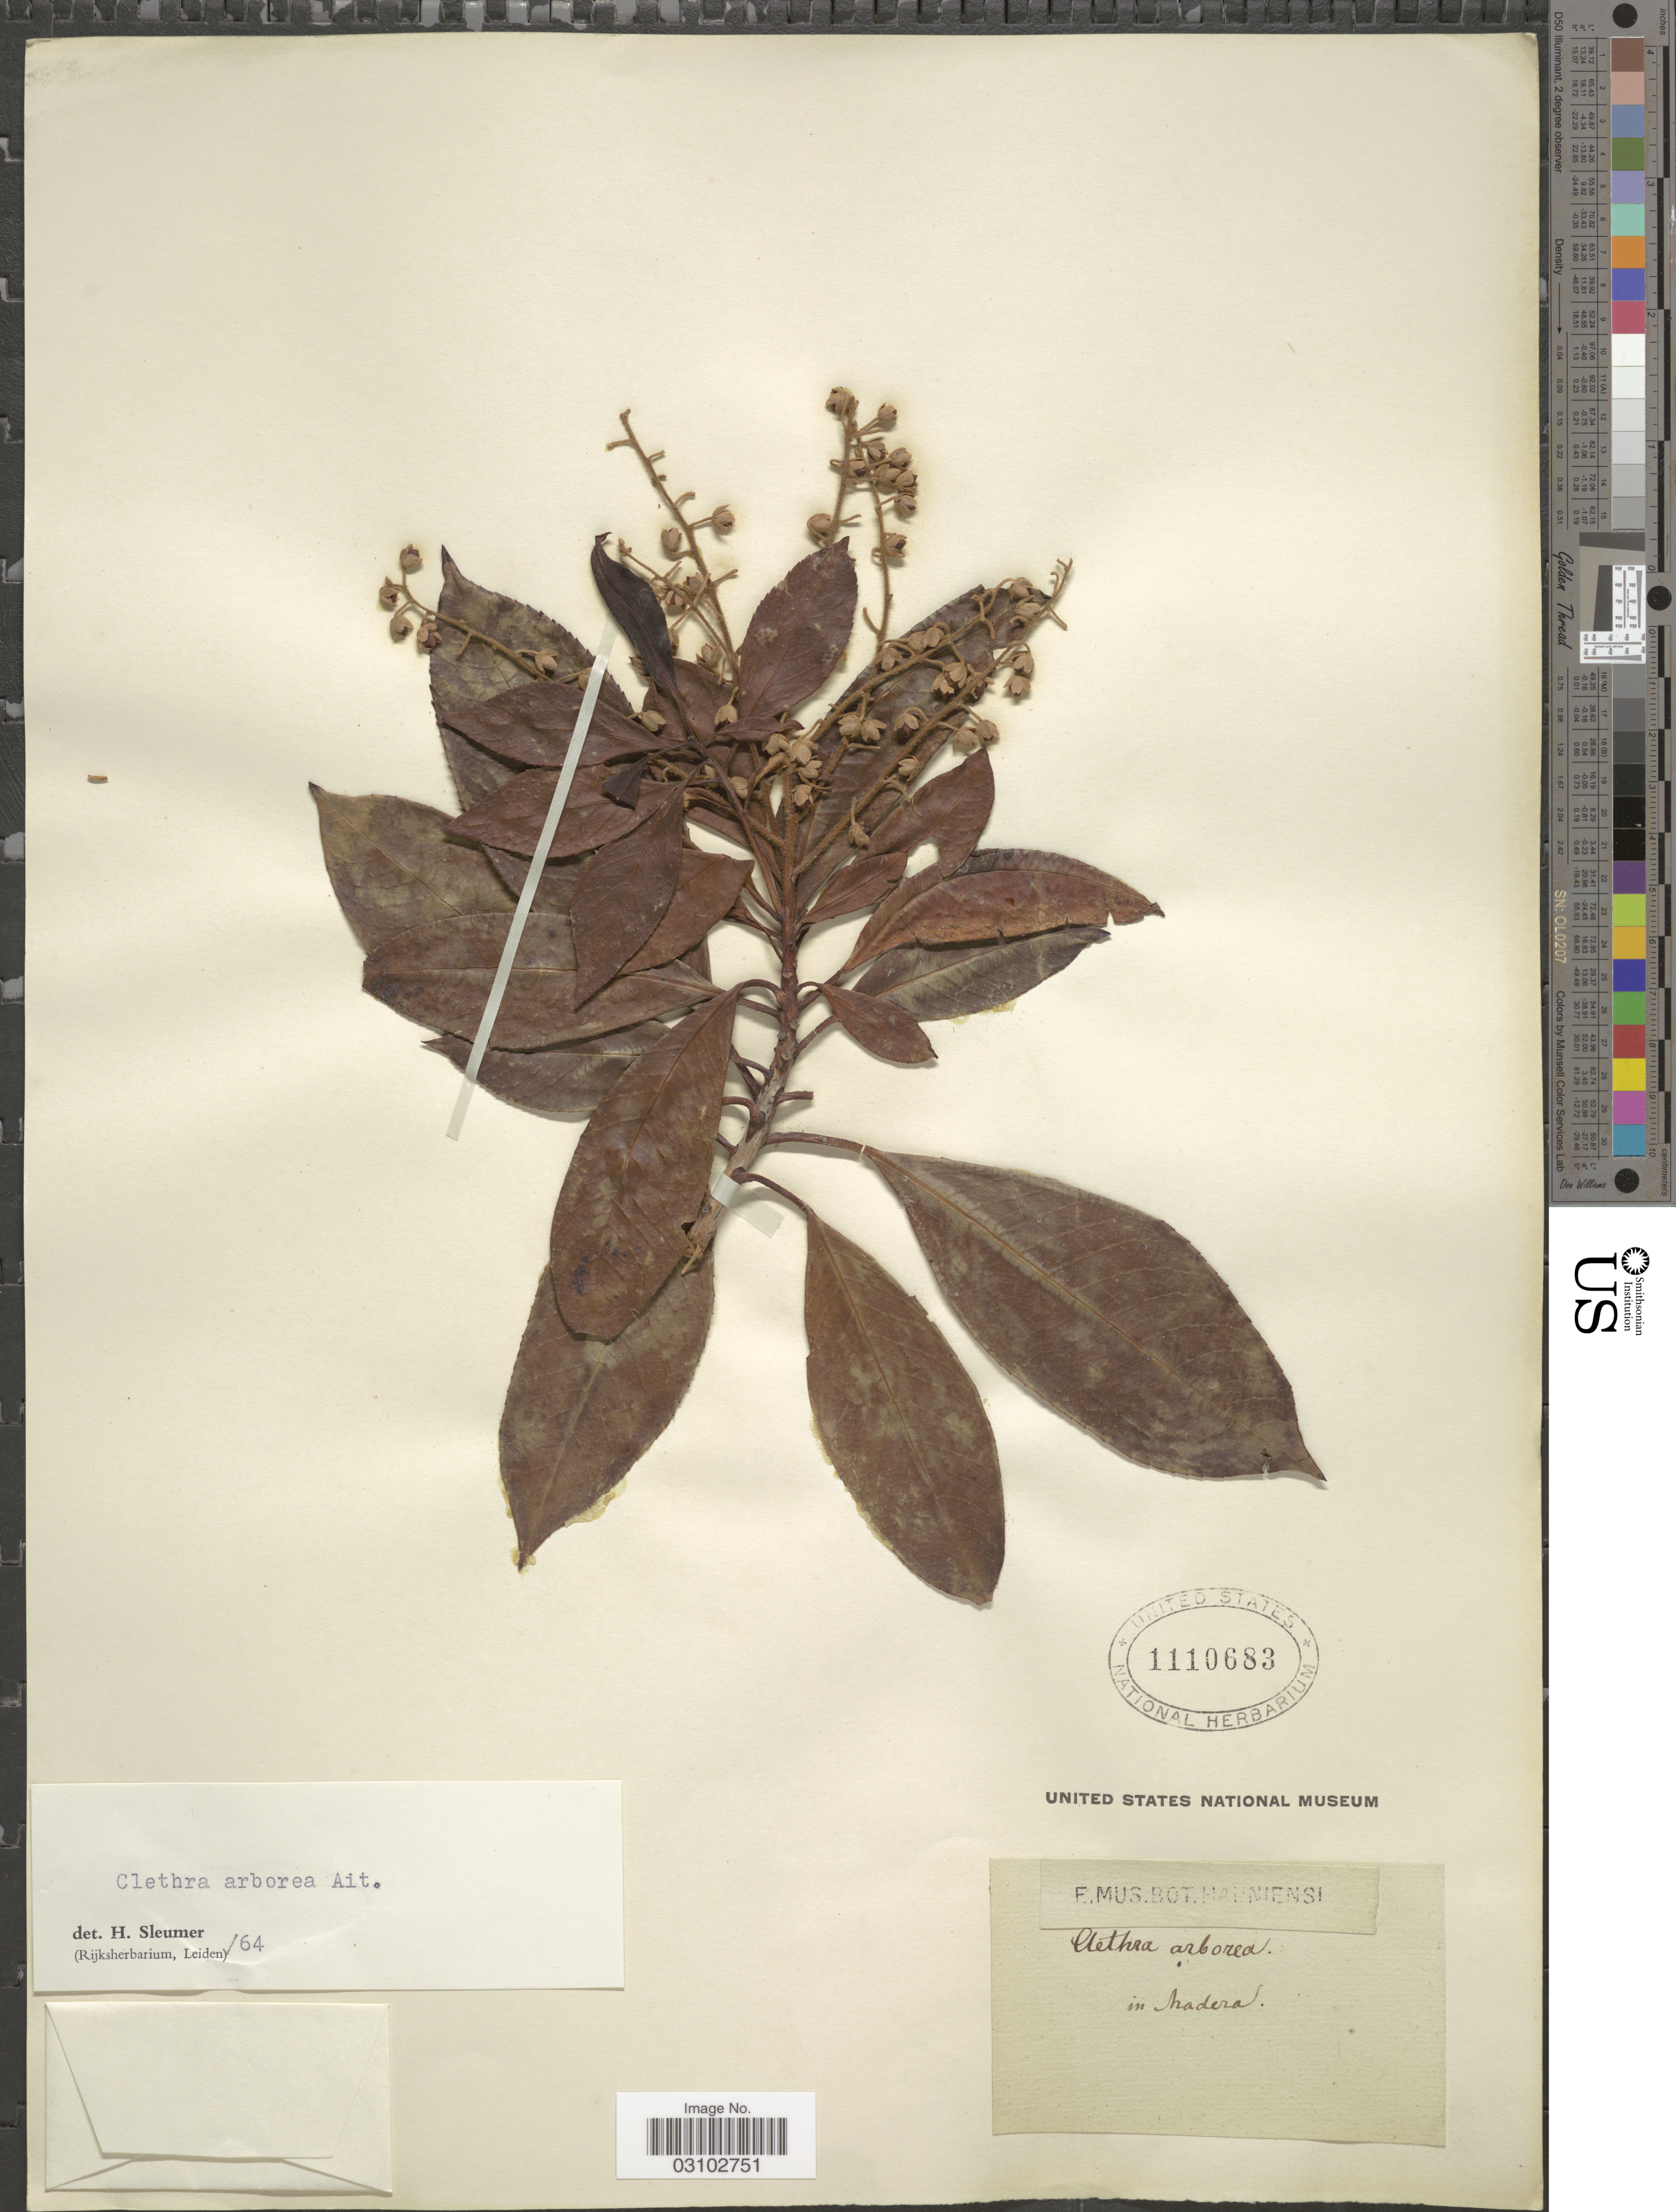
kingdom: Plantae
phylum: Tracheophyta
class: Magnoliopsida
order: Ericales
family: Clethraceae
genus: Clethra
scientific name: Clethra arborea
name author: Aiton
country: Portugal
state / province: Madeira (Aut. Reg.)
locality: Madera.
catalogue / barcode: US 1110683